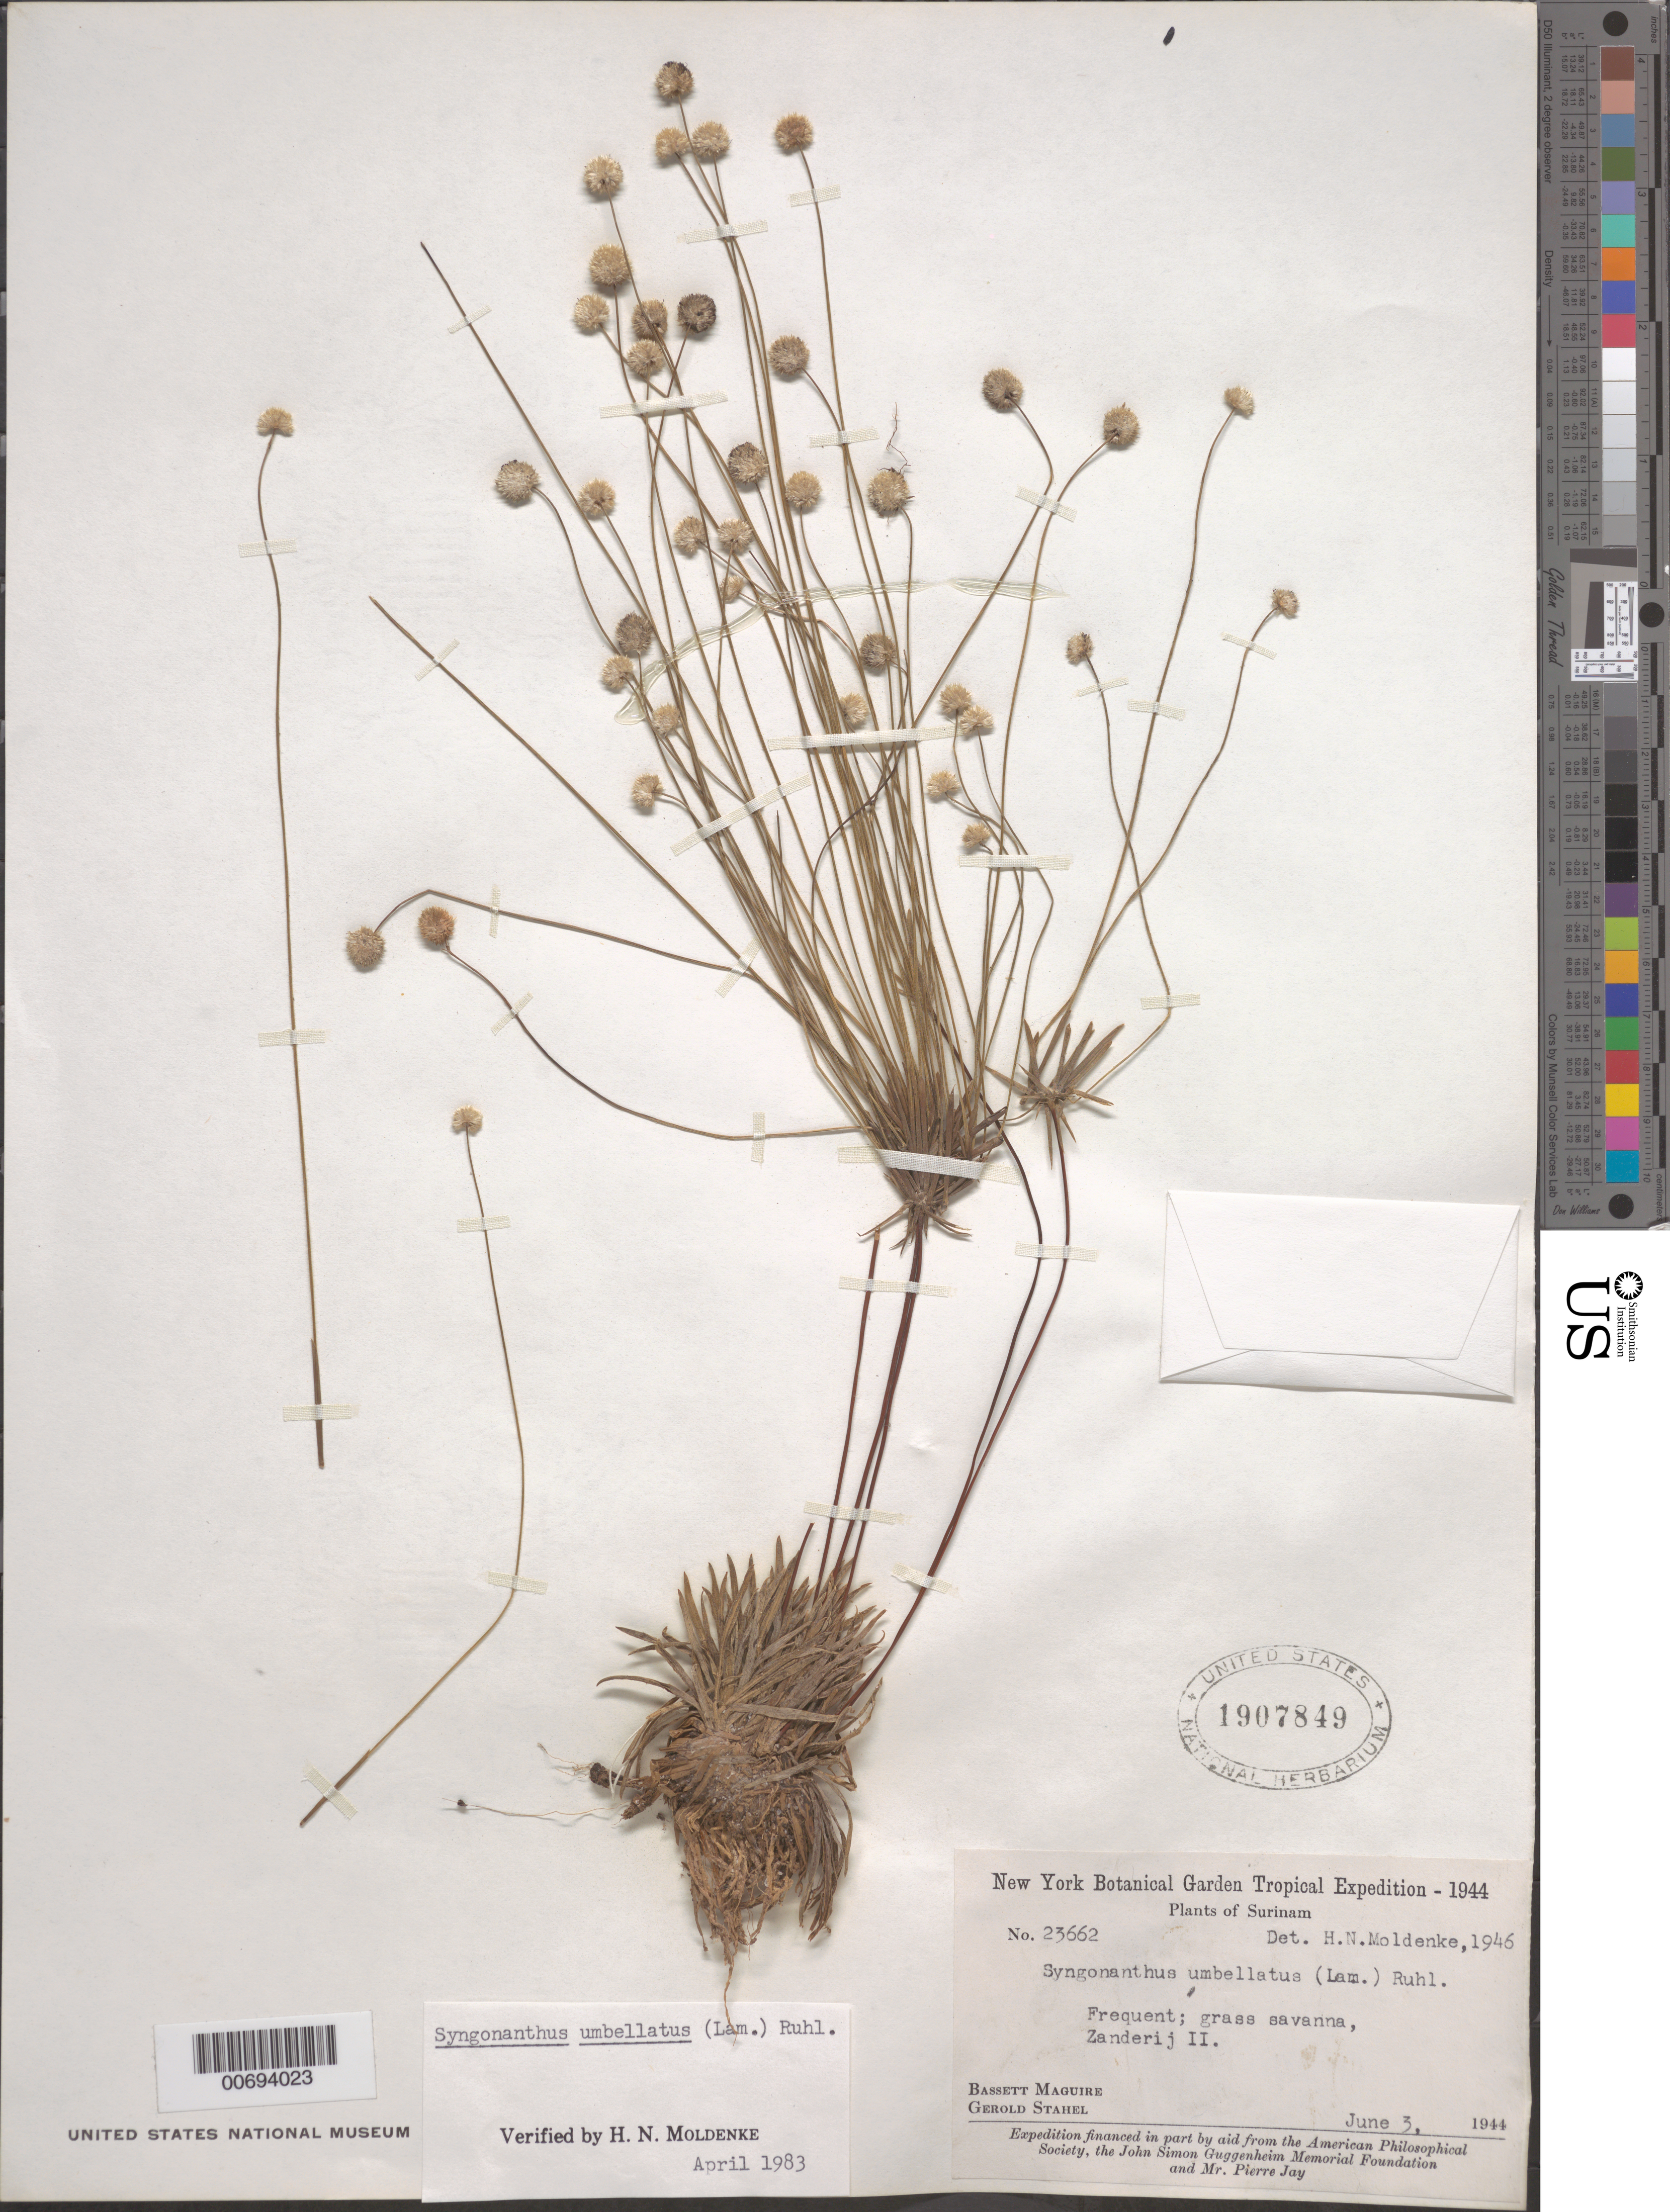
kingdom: Plantae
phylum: Tracheophyta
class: Liliopsida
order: Poales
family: Eriocaulaceae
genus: Syngonanthus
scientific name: Syngonanthus umbellatus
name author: (Lam.) Ruhland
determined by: Moldenke, H. N.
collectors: B. Maguire & G. Stahel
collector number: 23662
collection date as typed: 3-Jun-44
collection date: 1944-06-03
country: Suriname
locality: Zanderij Is, Sectie O, km 70, along railroad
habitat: Grass savanna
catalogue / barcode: US 1907849